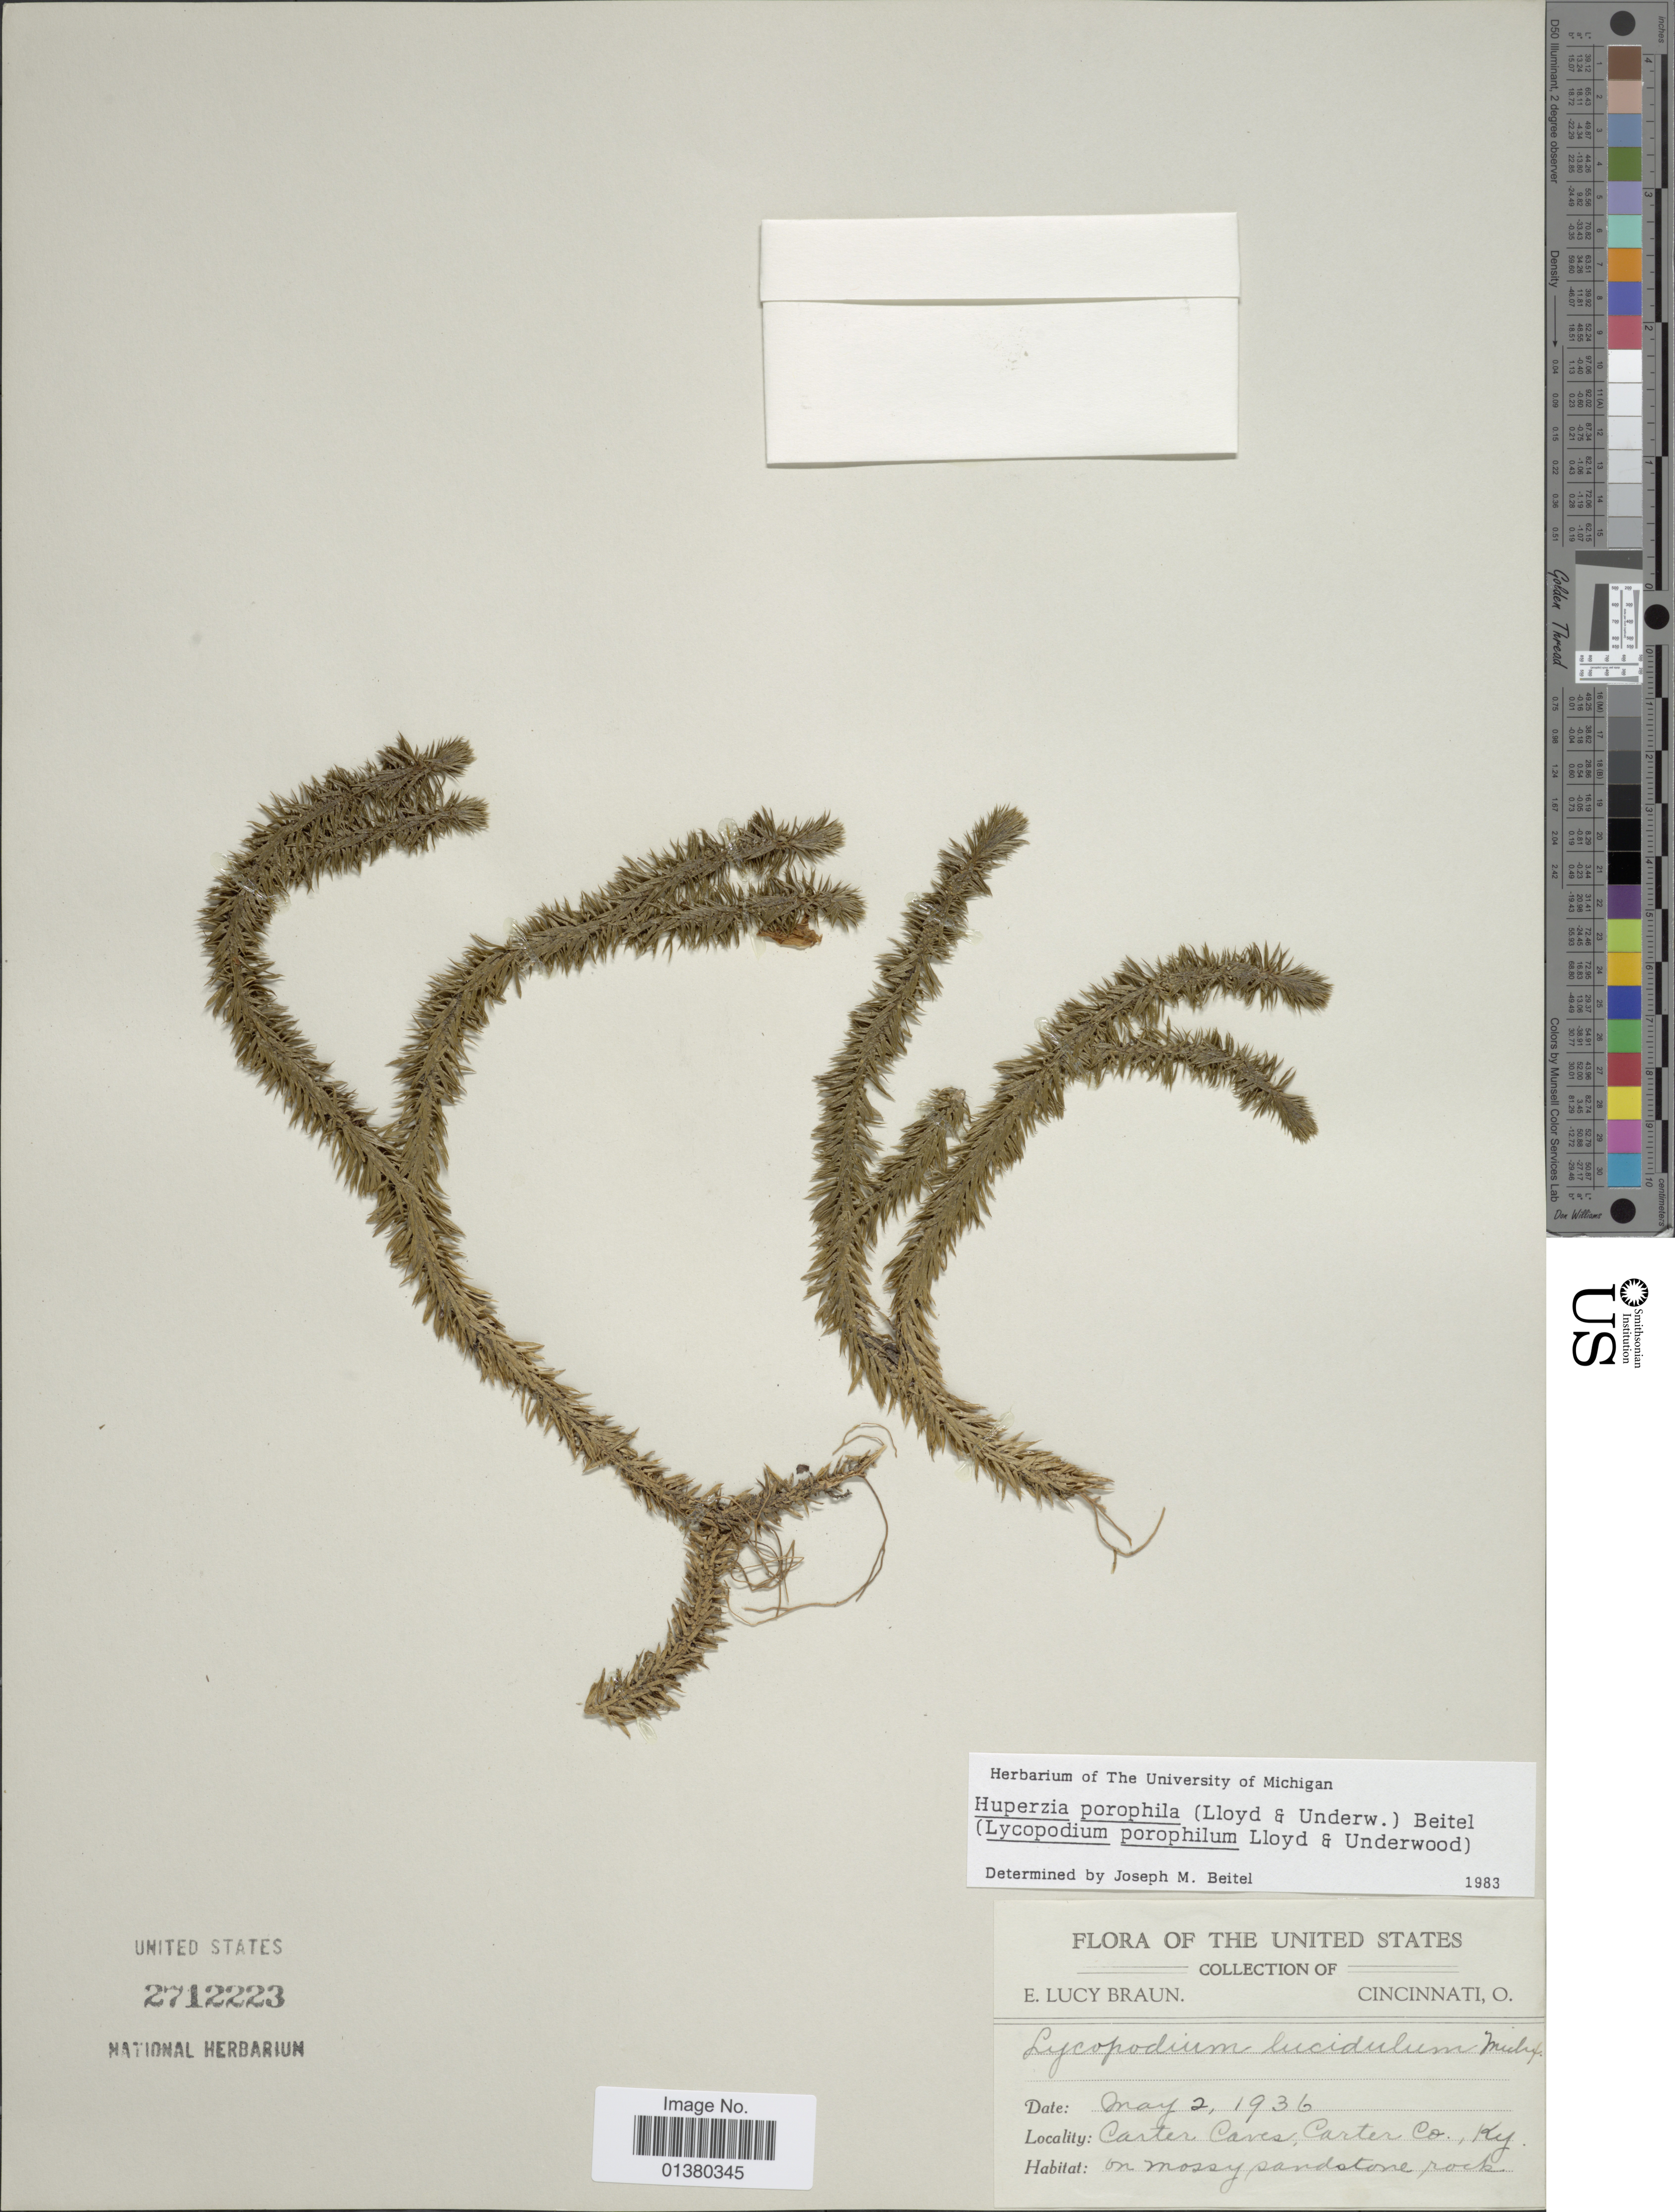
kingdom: Plantae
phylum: Tracheophyta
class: Lycopodiopsida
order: Lycopodiales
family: Lycopodiaceae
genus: Huperzia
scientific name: Huperzia porophila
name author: (F.E. Lloyd & Underw.) Holub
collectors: E. L. Braun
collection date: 1936-05-02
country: United States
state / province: Kentucky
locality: Carter Caves, Carter Co.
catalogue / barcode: US 2712223